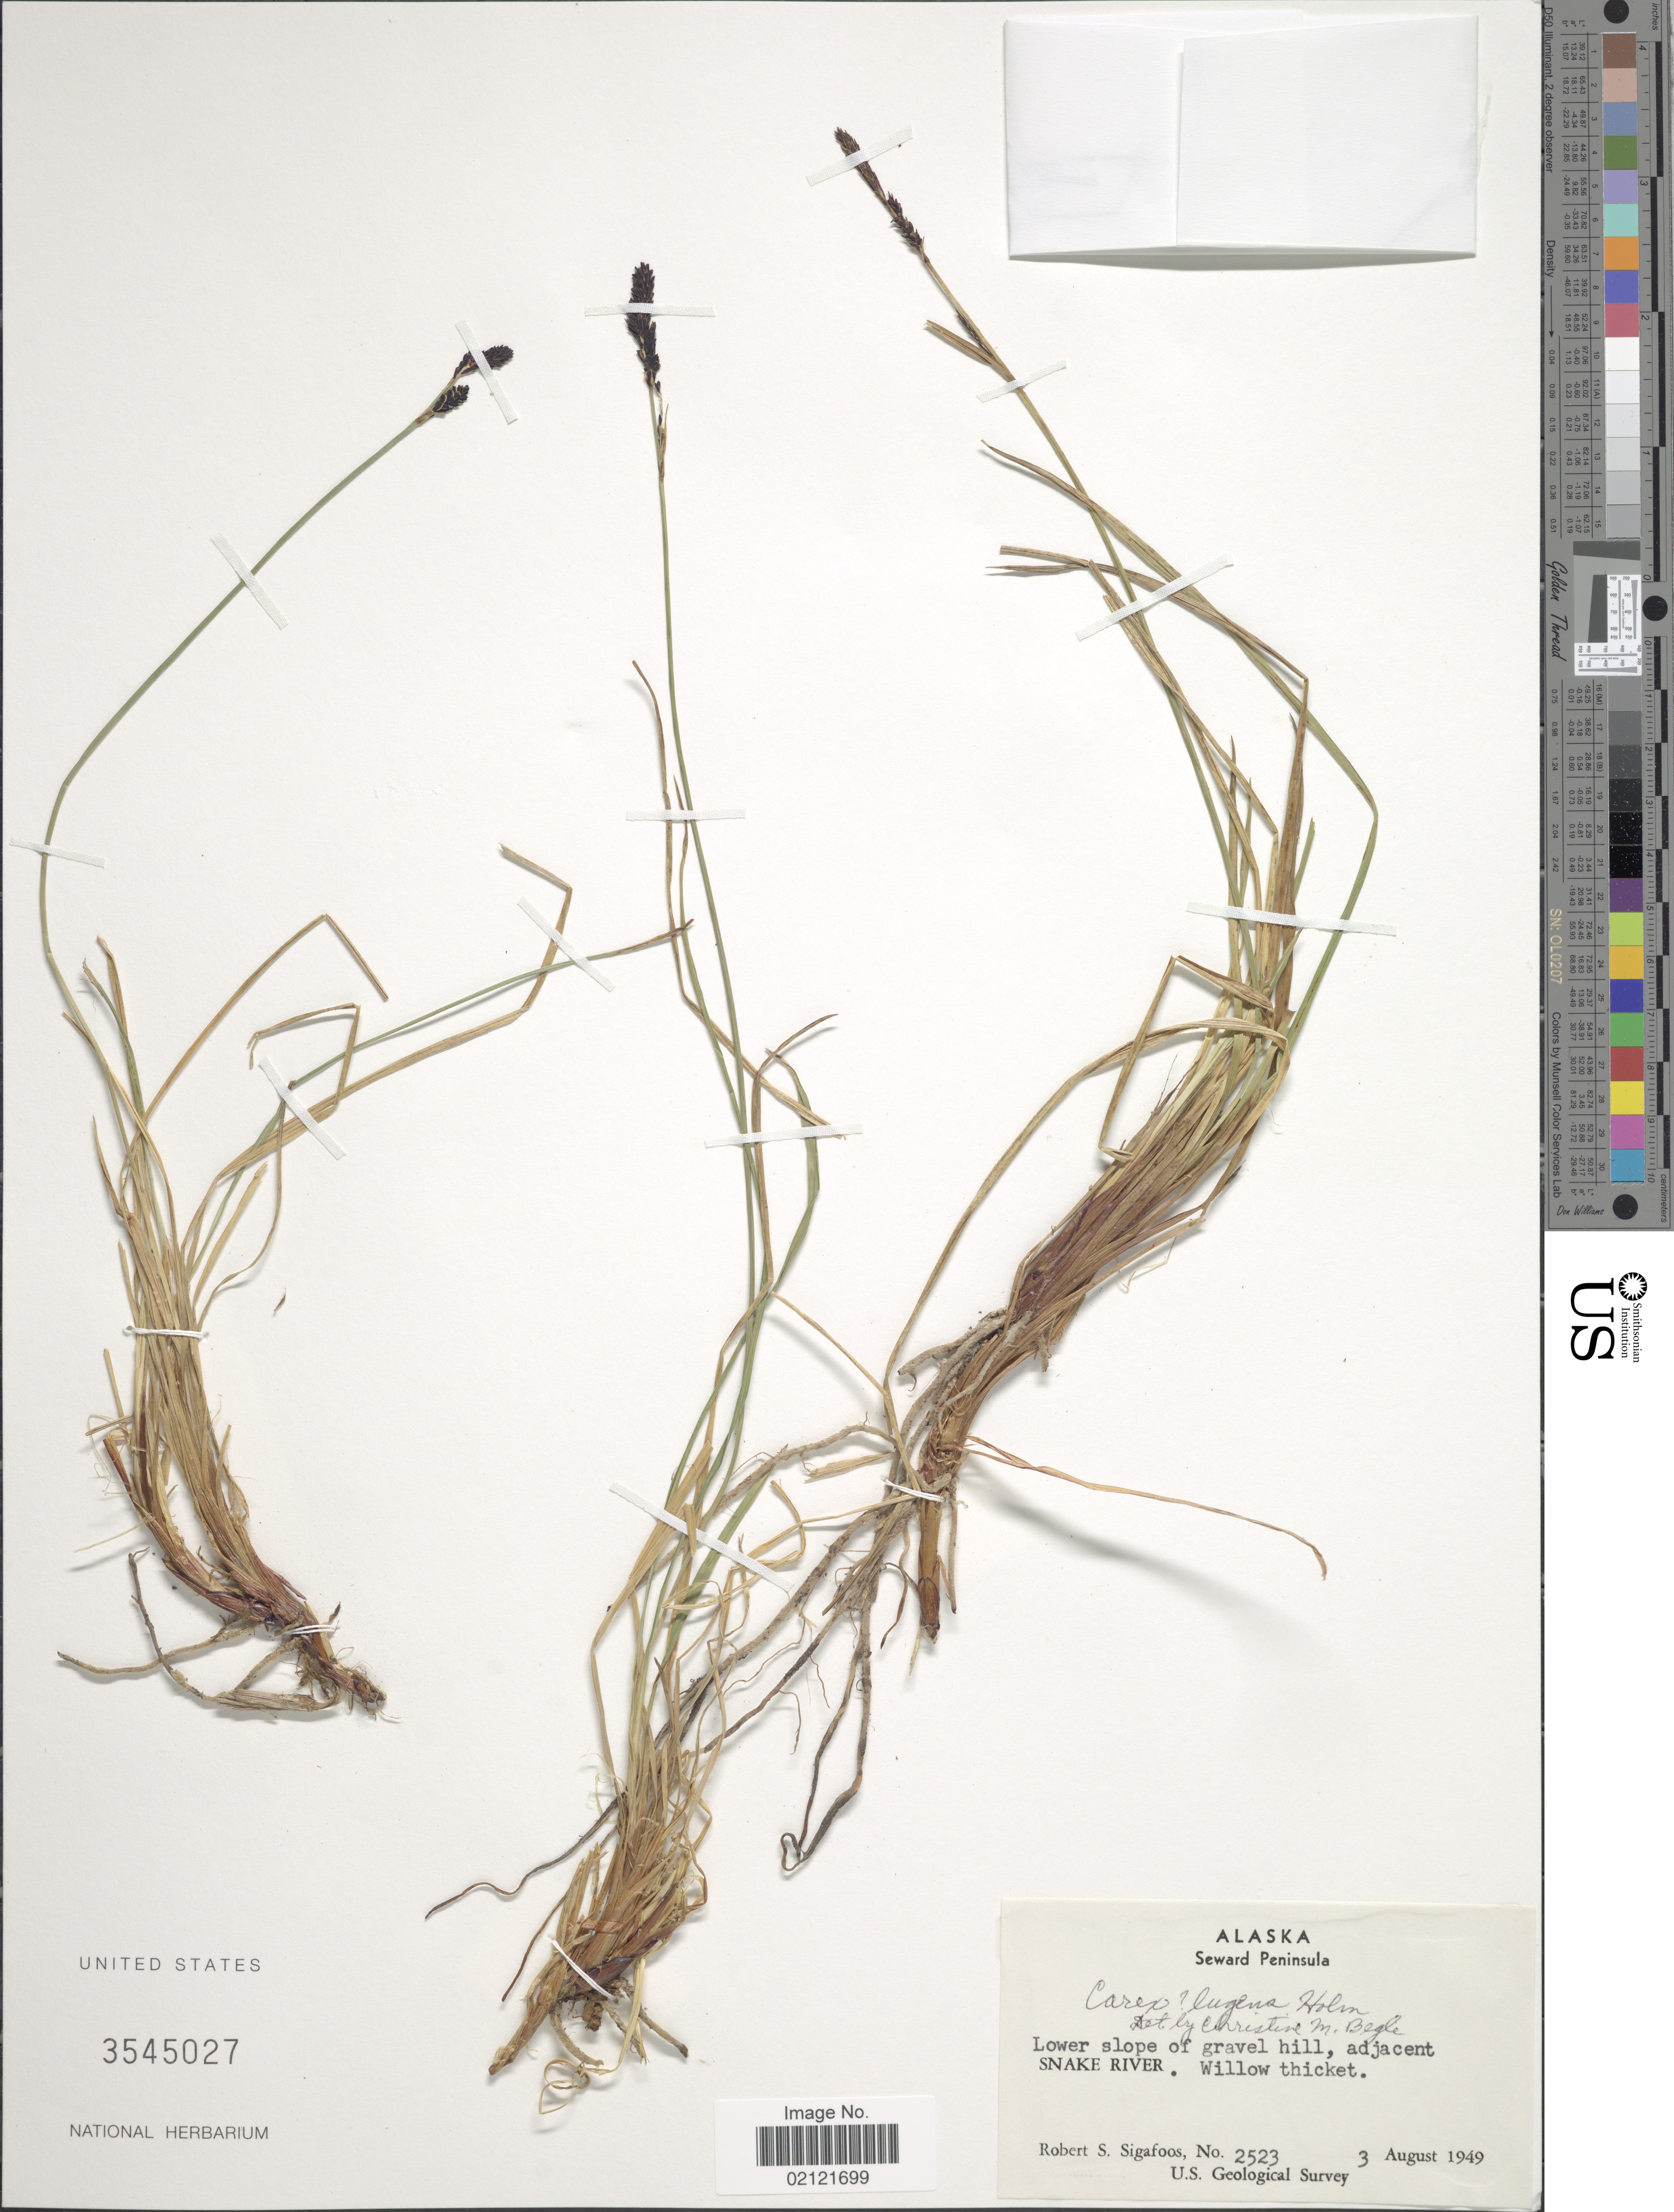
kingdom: Plantae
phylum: Tracheophyta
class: Liliopsida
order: Poales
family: Cyperaceae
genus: Carex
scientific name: Carex bigelowii subsp. lugens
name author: (Holm) T.V. Egorova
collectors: R. Sigafoos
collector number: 2523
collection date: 1949-08-03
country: United States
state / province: Alaska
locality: Seward Peninsula, Lower slope of gravel hill, adjacent Snake River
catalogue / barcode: US 3545027